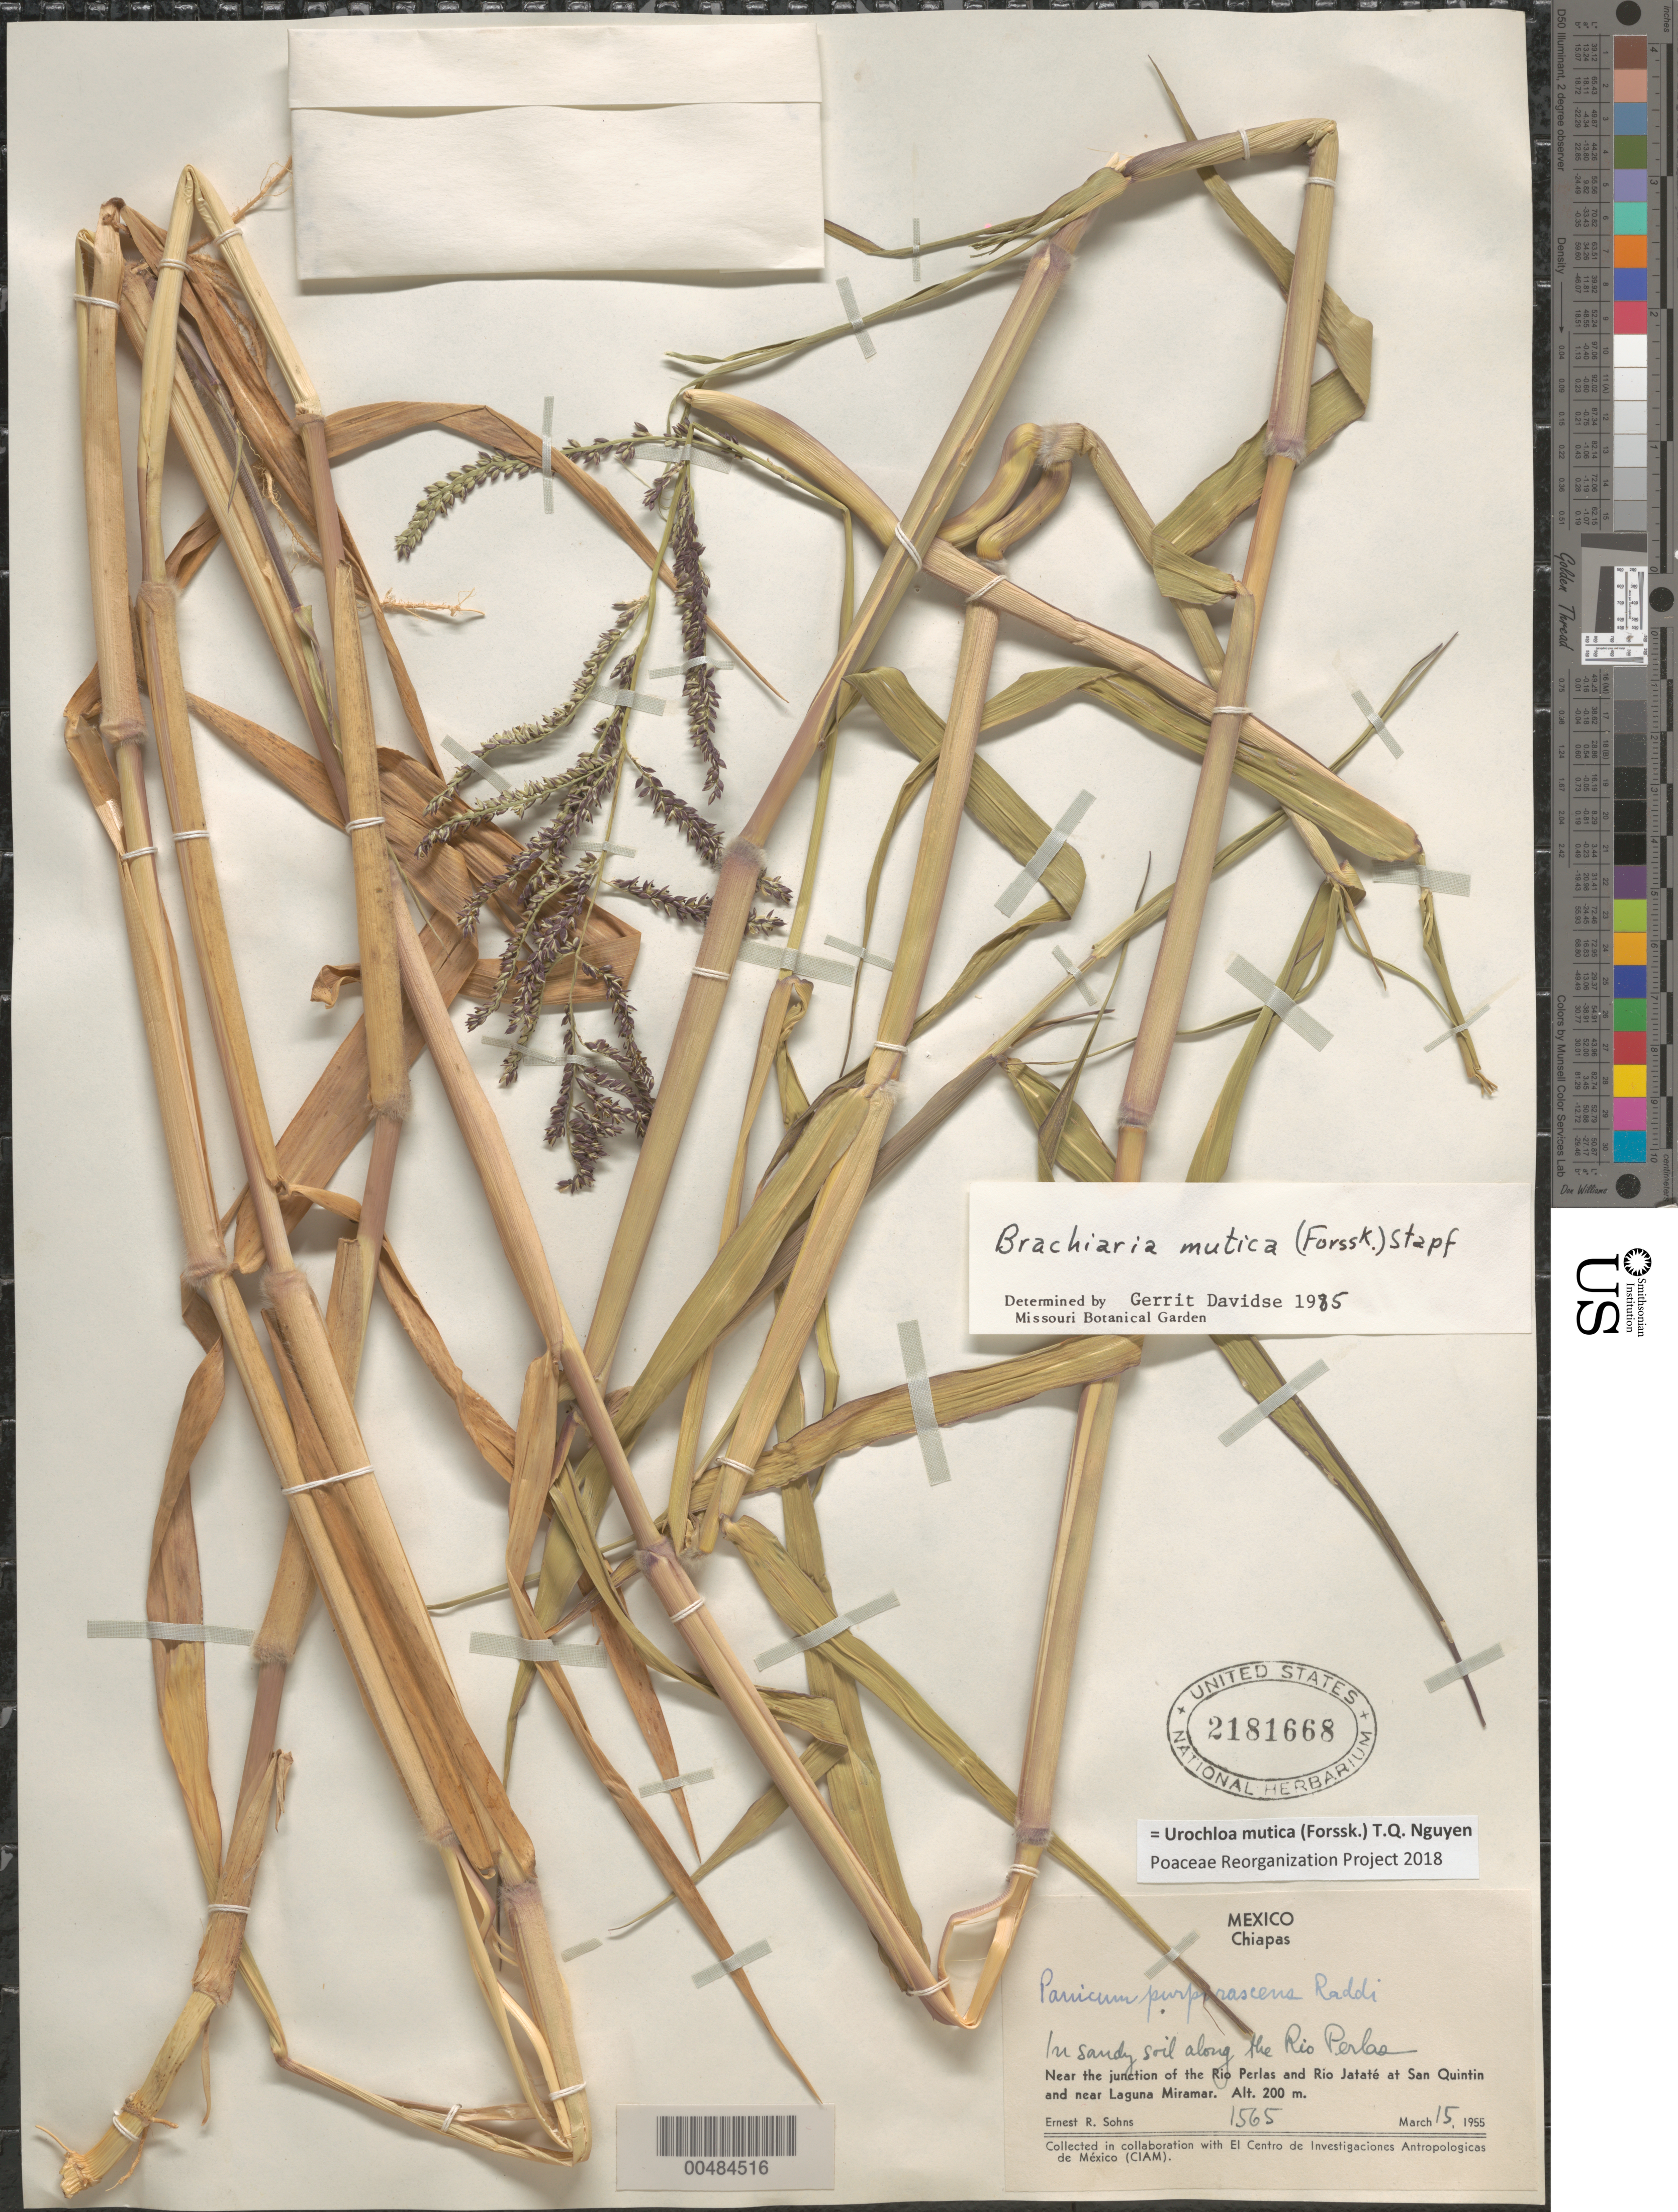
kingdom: Plantae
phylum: Tracheophyta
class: Liliopsida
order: Poales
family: Poaceae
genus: Brachiaria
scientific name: Brachiaria mutica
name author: (Forssk.) Stapf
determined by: Davidse, Gerrit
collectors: E. R. Sohns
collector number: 1565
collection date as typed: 15 Mar 1955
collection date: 1955-03-15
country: Mexico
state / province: Chiapas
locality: Along the Rio Perlas, near the junction of the Rio Perlas and Rio Jatat‚ at San Quintin and near Laguna Miramar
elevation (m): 200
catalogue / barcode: US 2181668